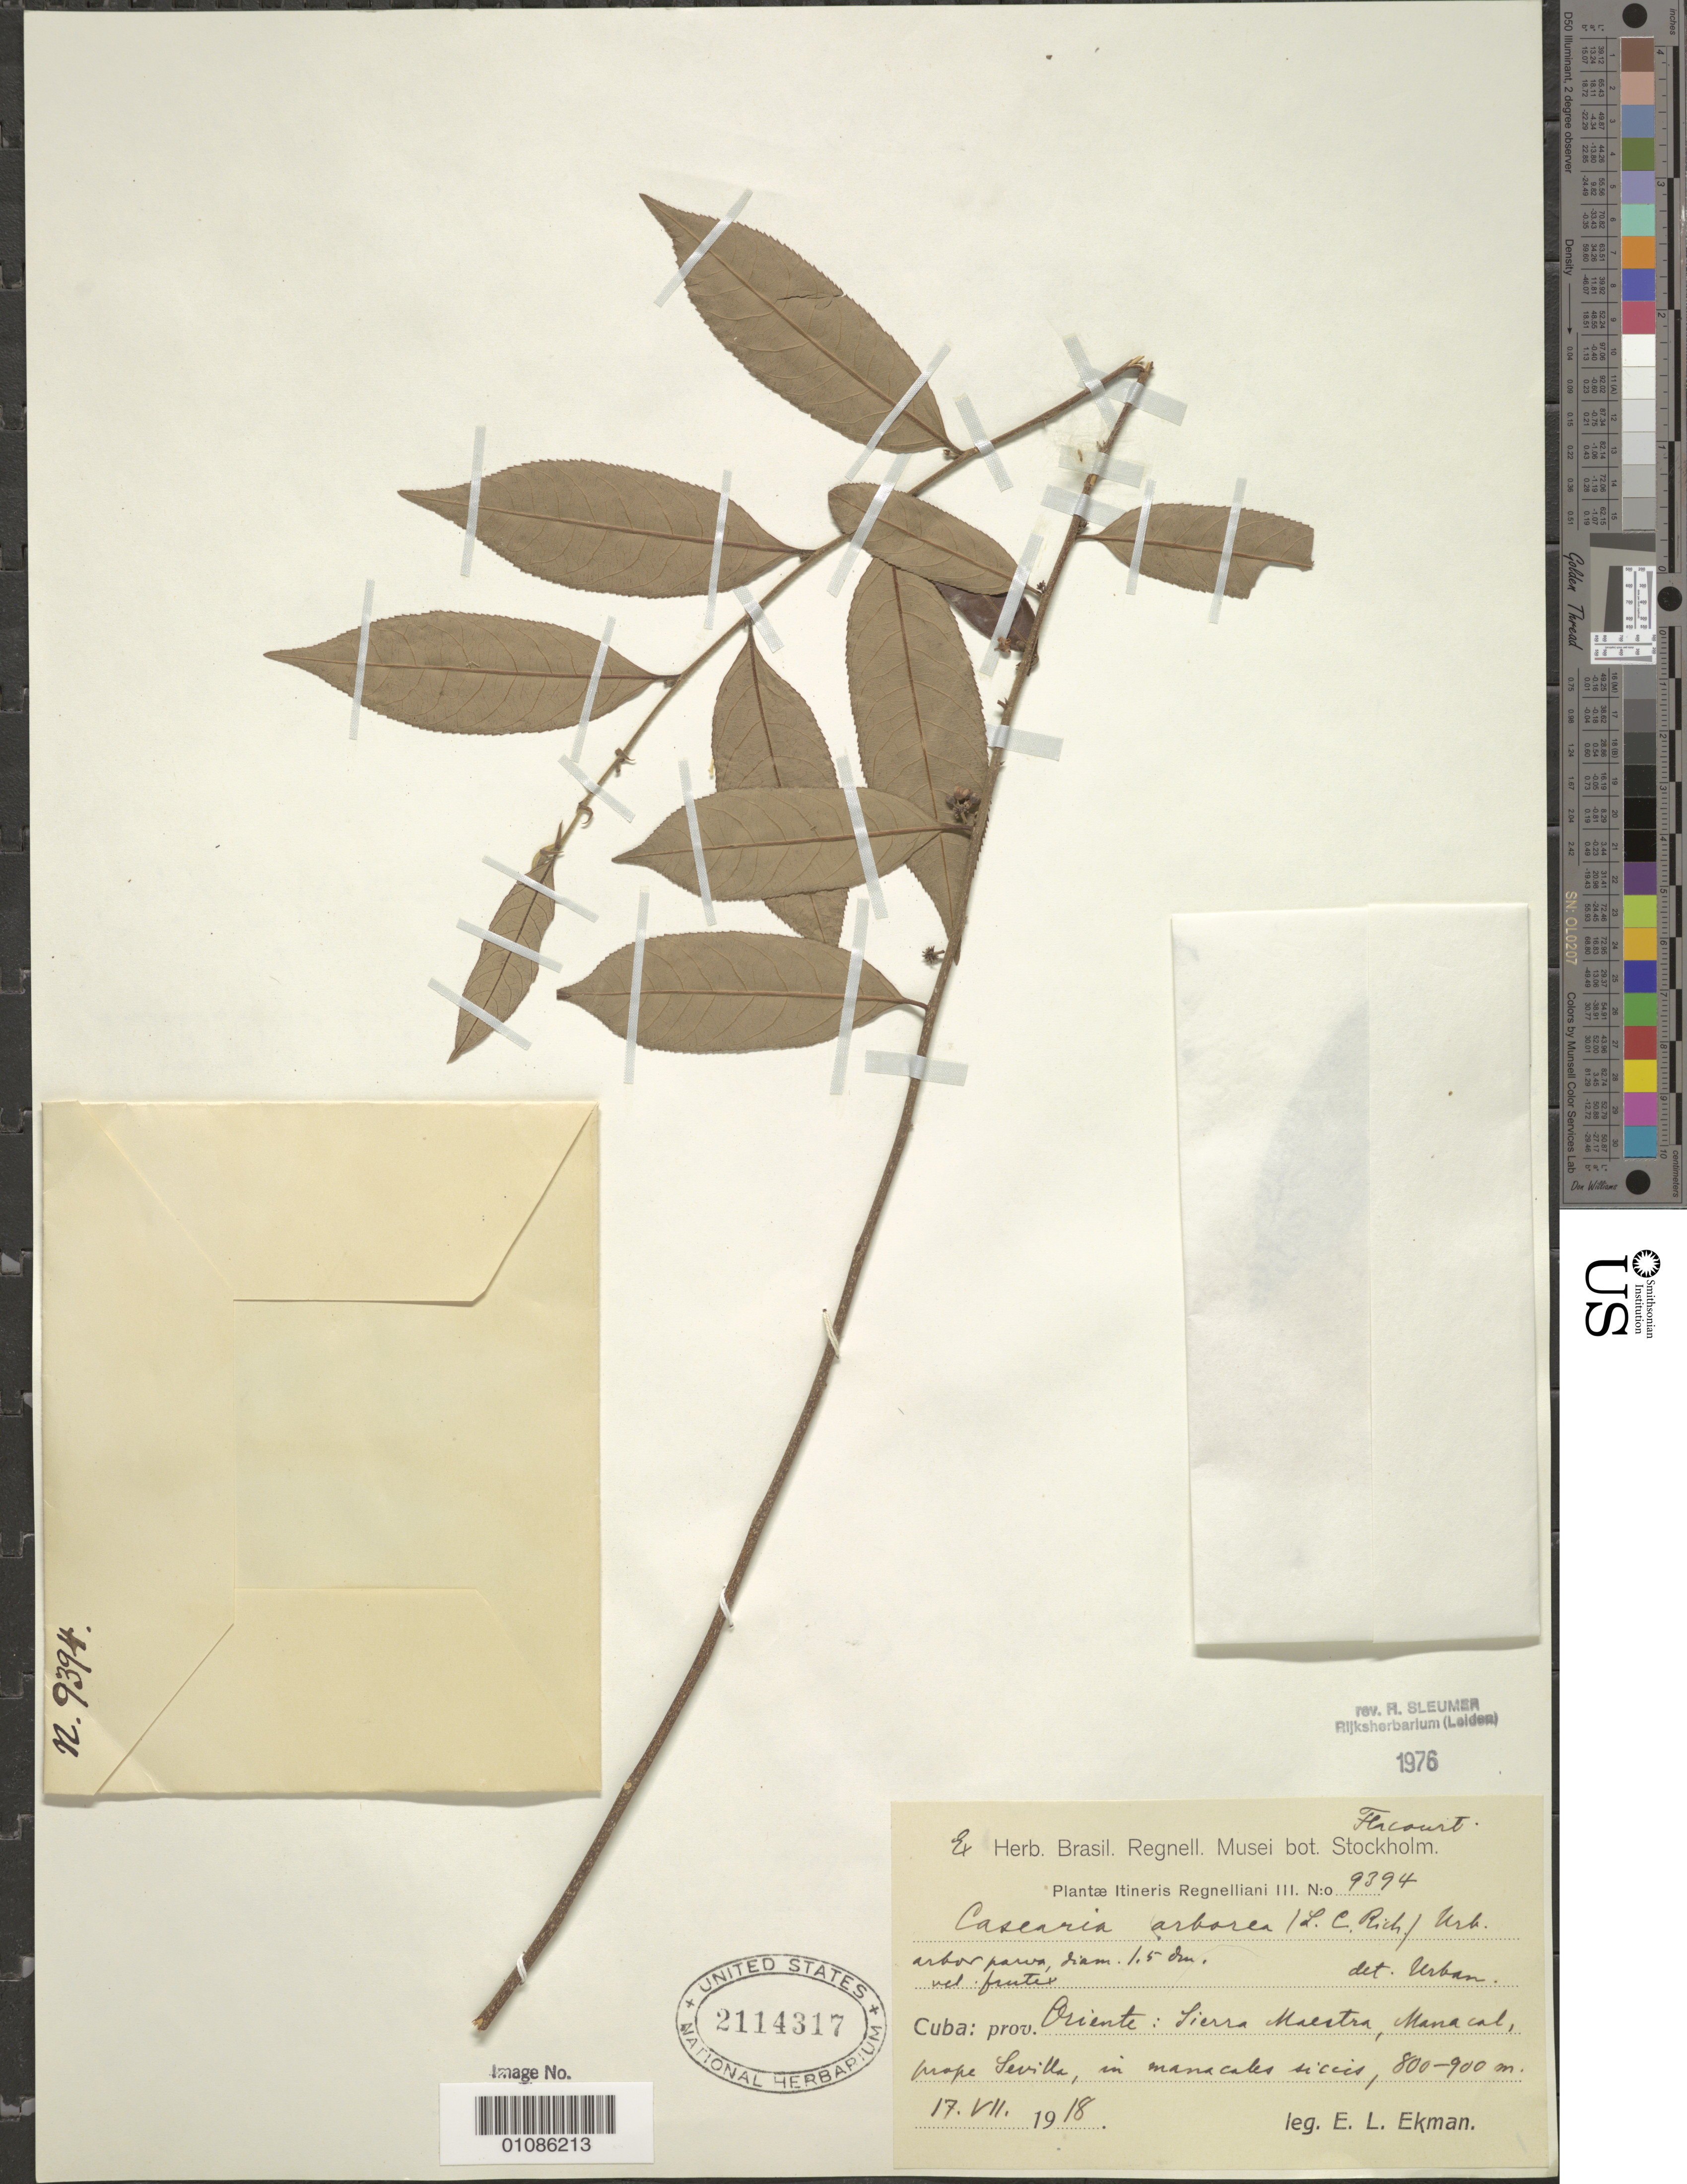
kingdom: Plantae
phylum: Tracheophyta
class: Magnoliopsida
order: Malpighiales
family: Salicaceae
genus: Casearia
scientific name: Casearia arborea subsp. arborea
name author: (Rich.) Urb.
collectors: E. L. Ekman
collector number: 9394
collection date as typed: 17 Jul 1918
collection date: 1918-07-17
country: Cuba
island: Cuba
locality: Oriente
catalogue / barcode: US 2114317